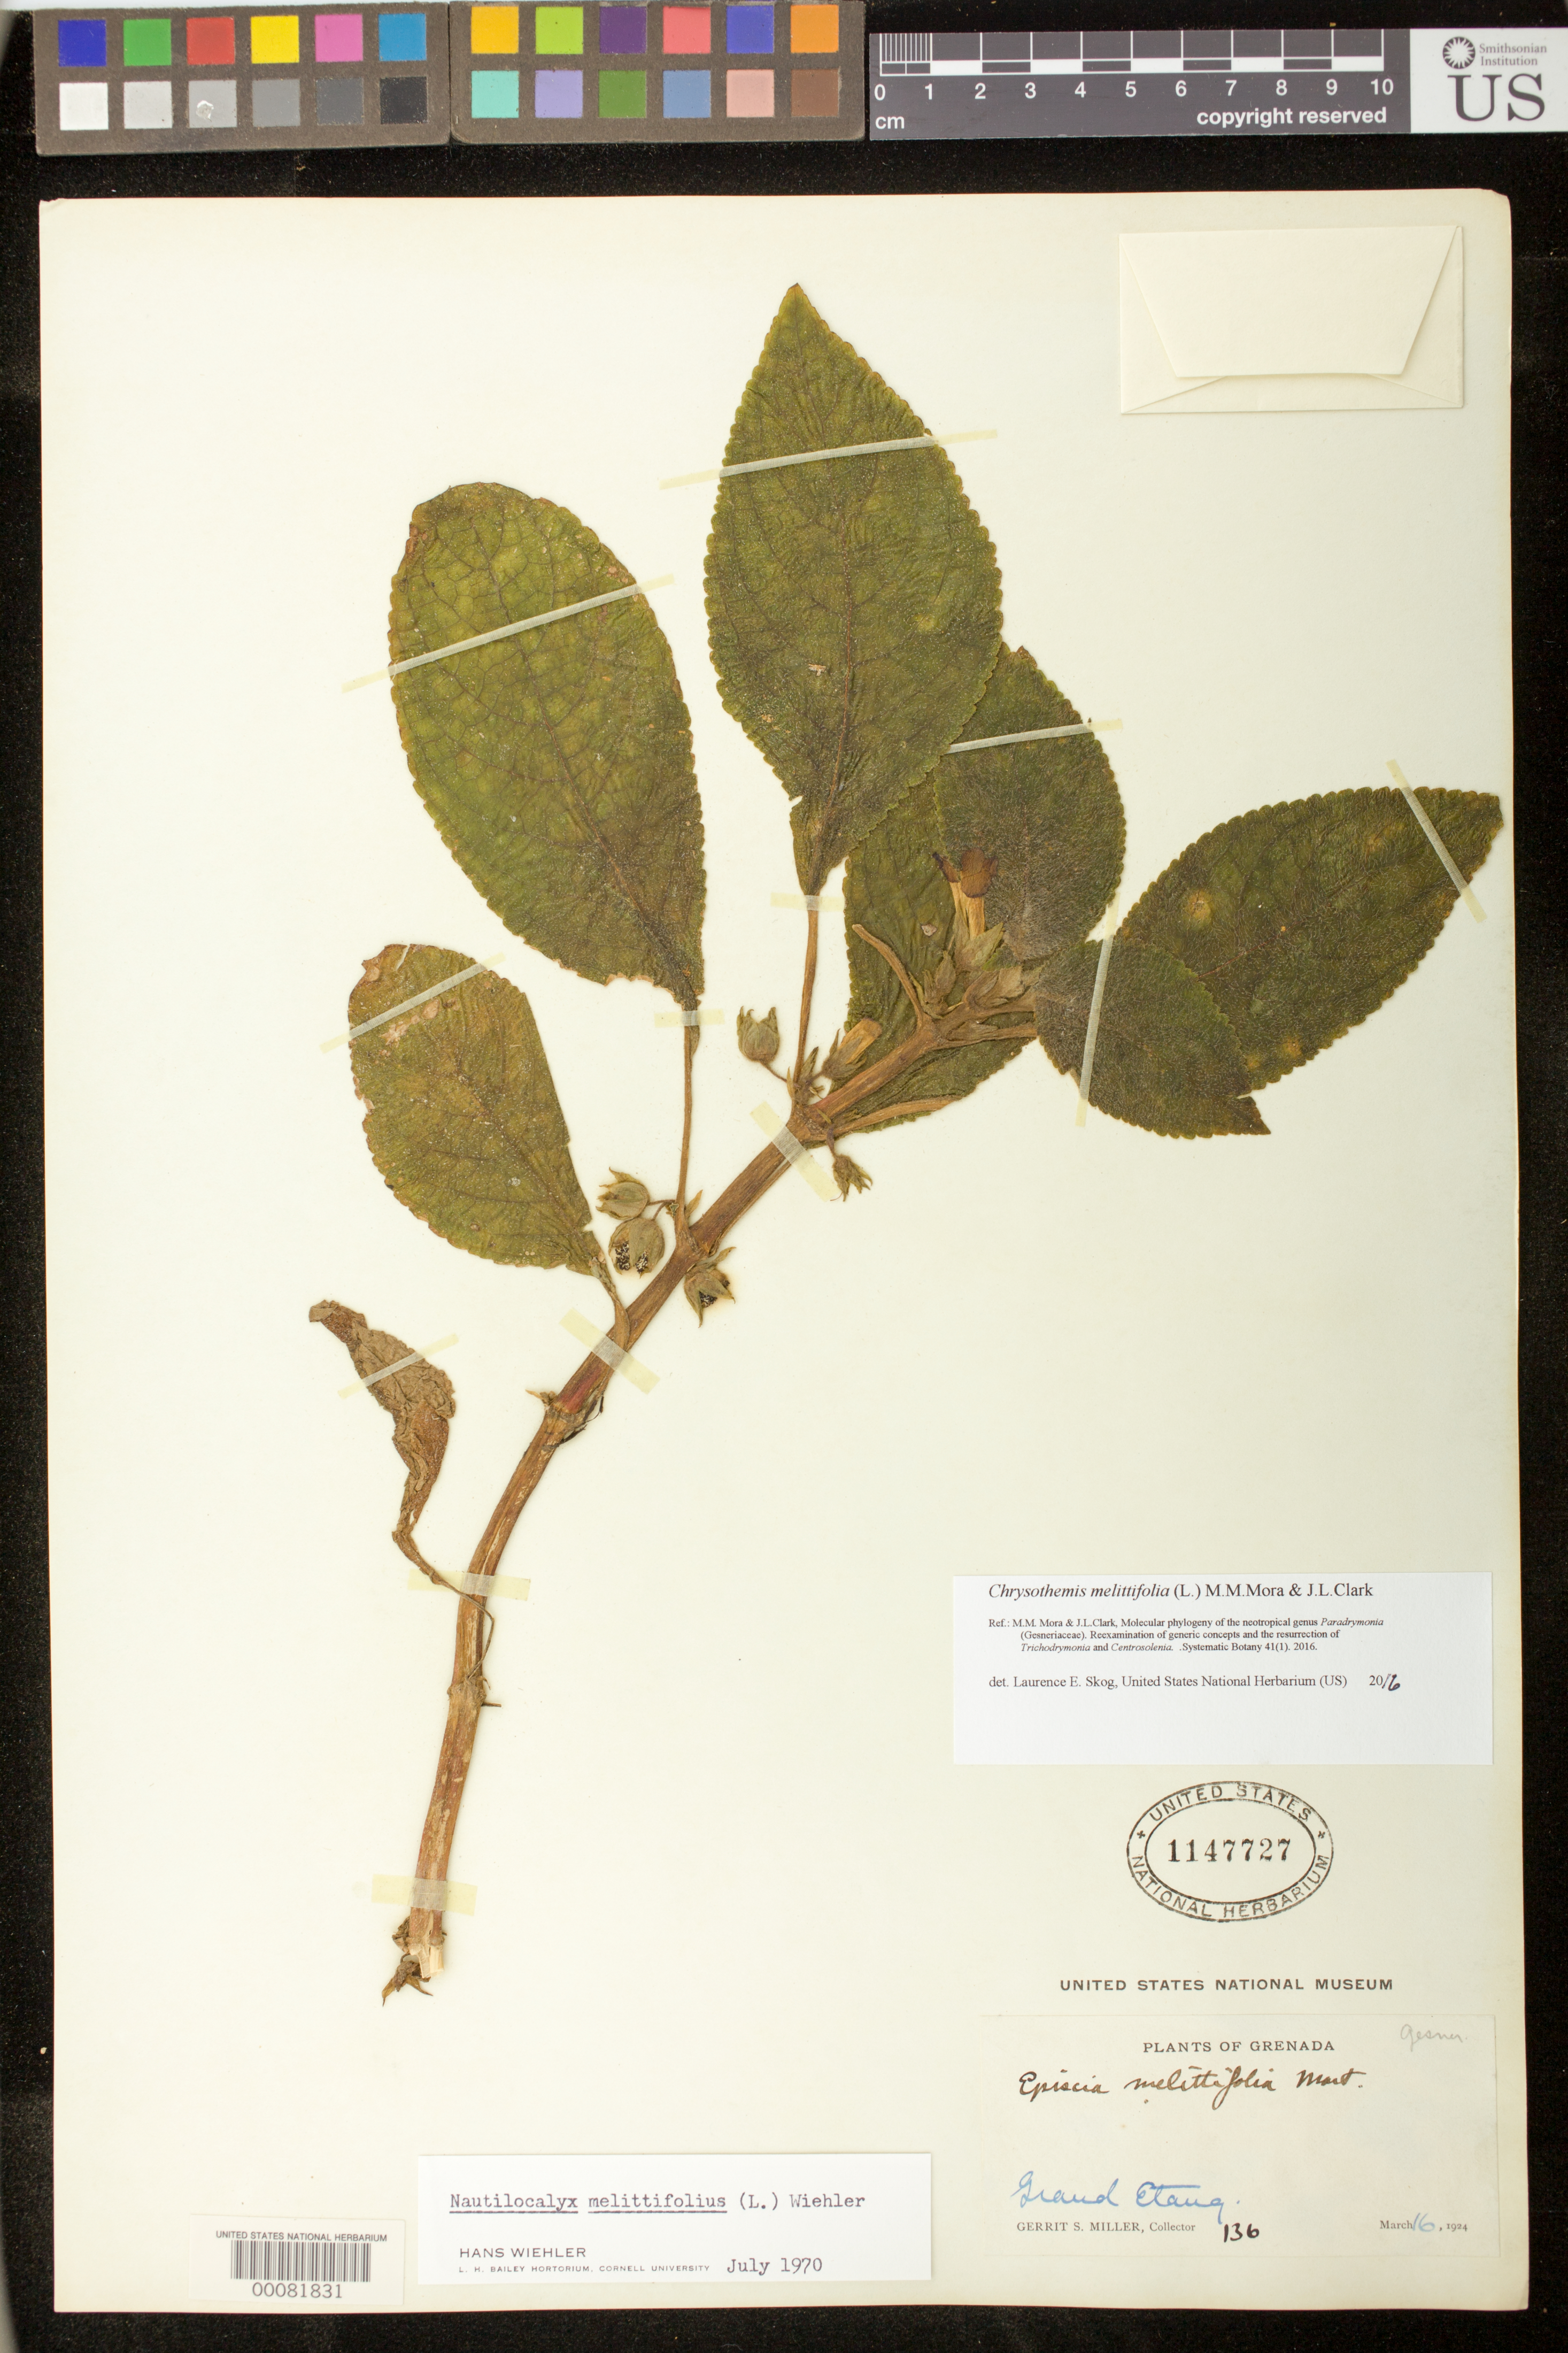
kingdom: Plantae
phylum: Tracheophyta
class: Magnoliopsida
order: Lamiales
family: Gesneriaceae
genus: Chrysothemis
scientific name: Chrysothemis melittifolia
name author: (L.) M.M. Mora & J.L. Clark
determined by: Skog, Laurence E.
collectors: G. S. Miller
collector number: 136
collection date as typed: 16 Mar 1924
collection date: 1924-03-16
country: Grenada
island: Grenada I.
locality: Grand Etang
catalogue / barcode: US 1147727